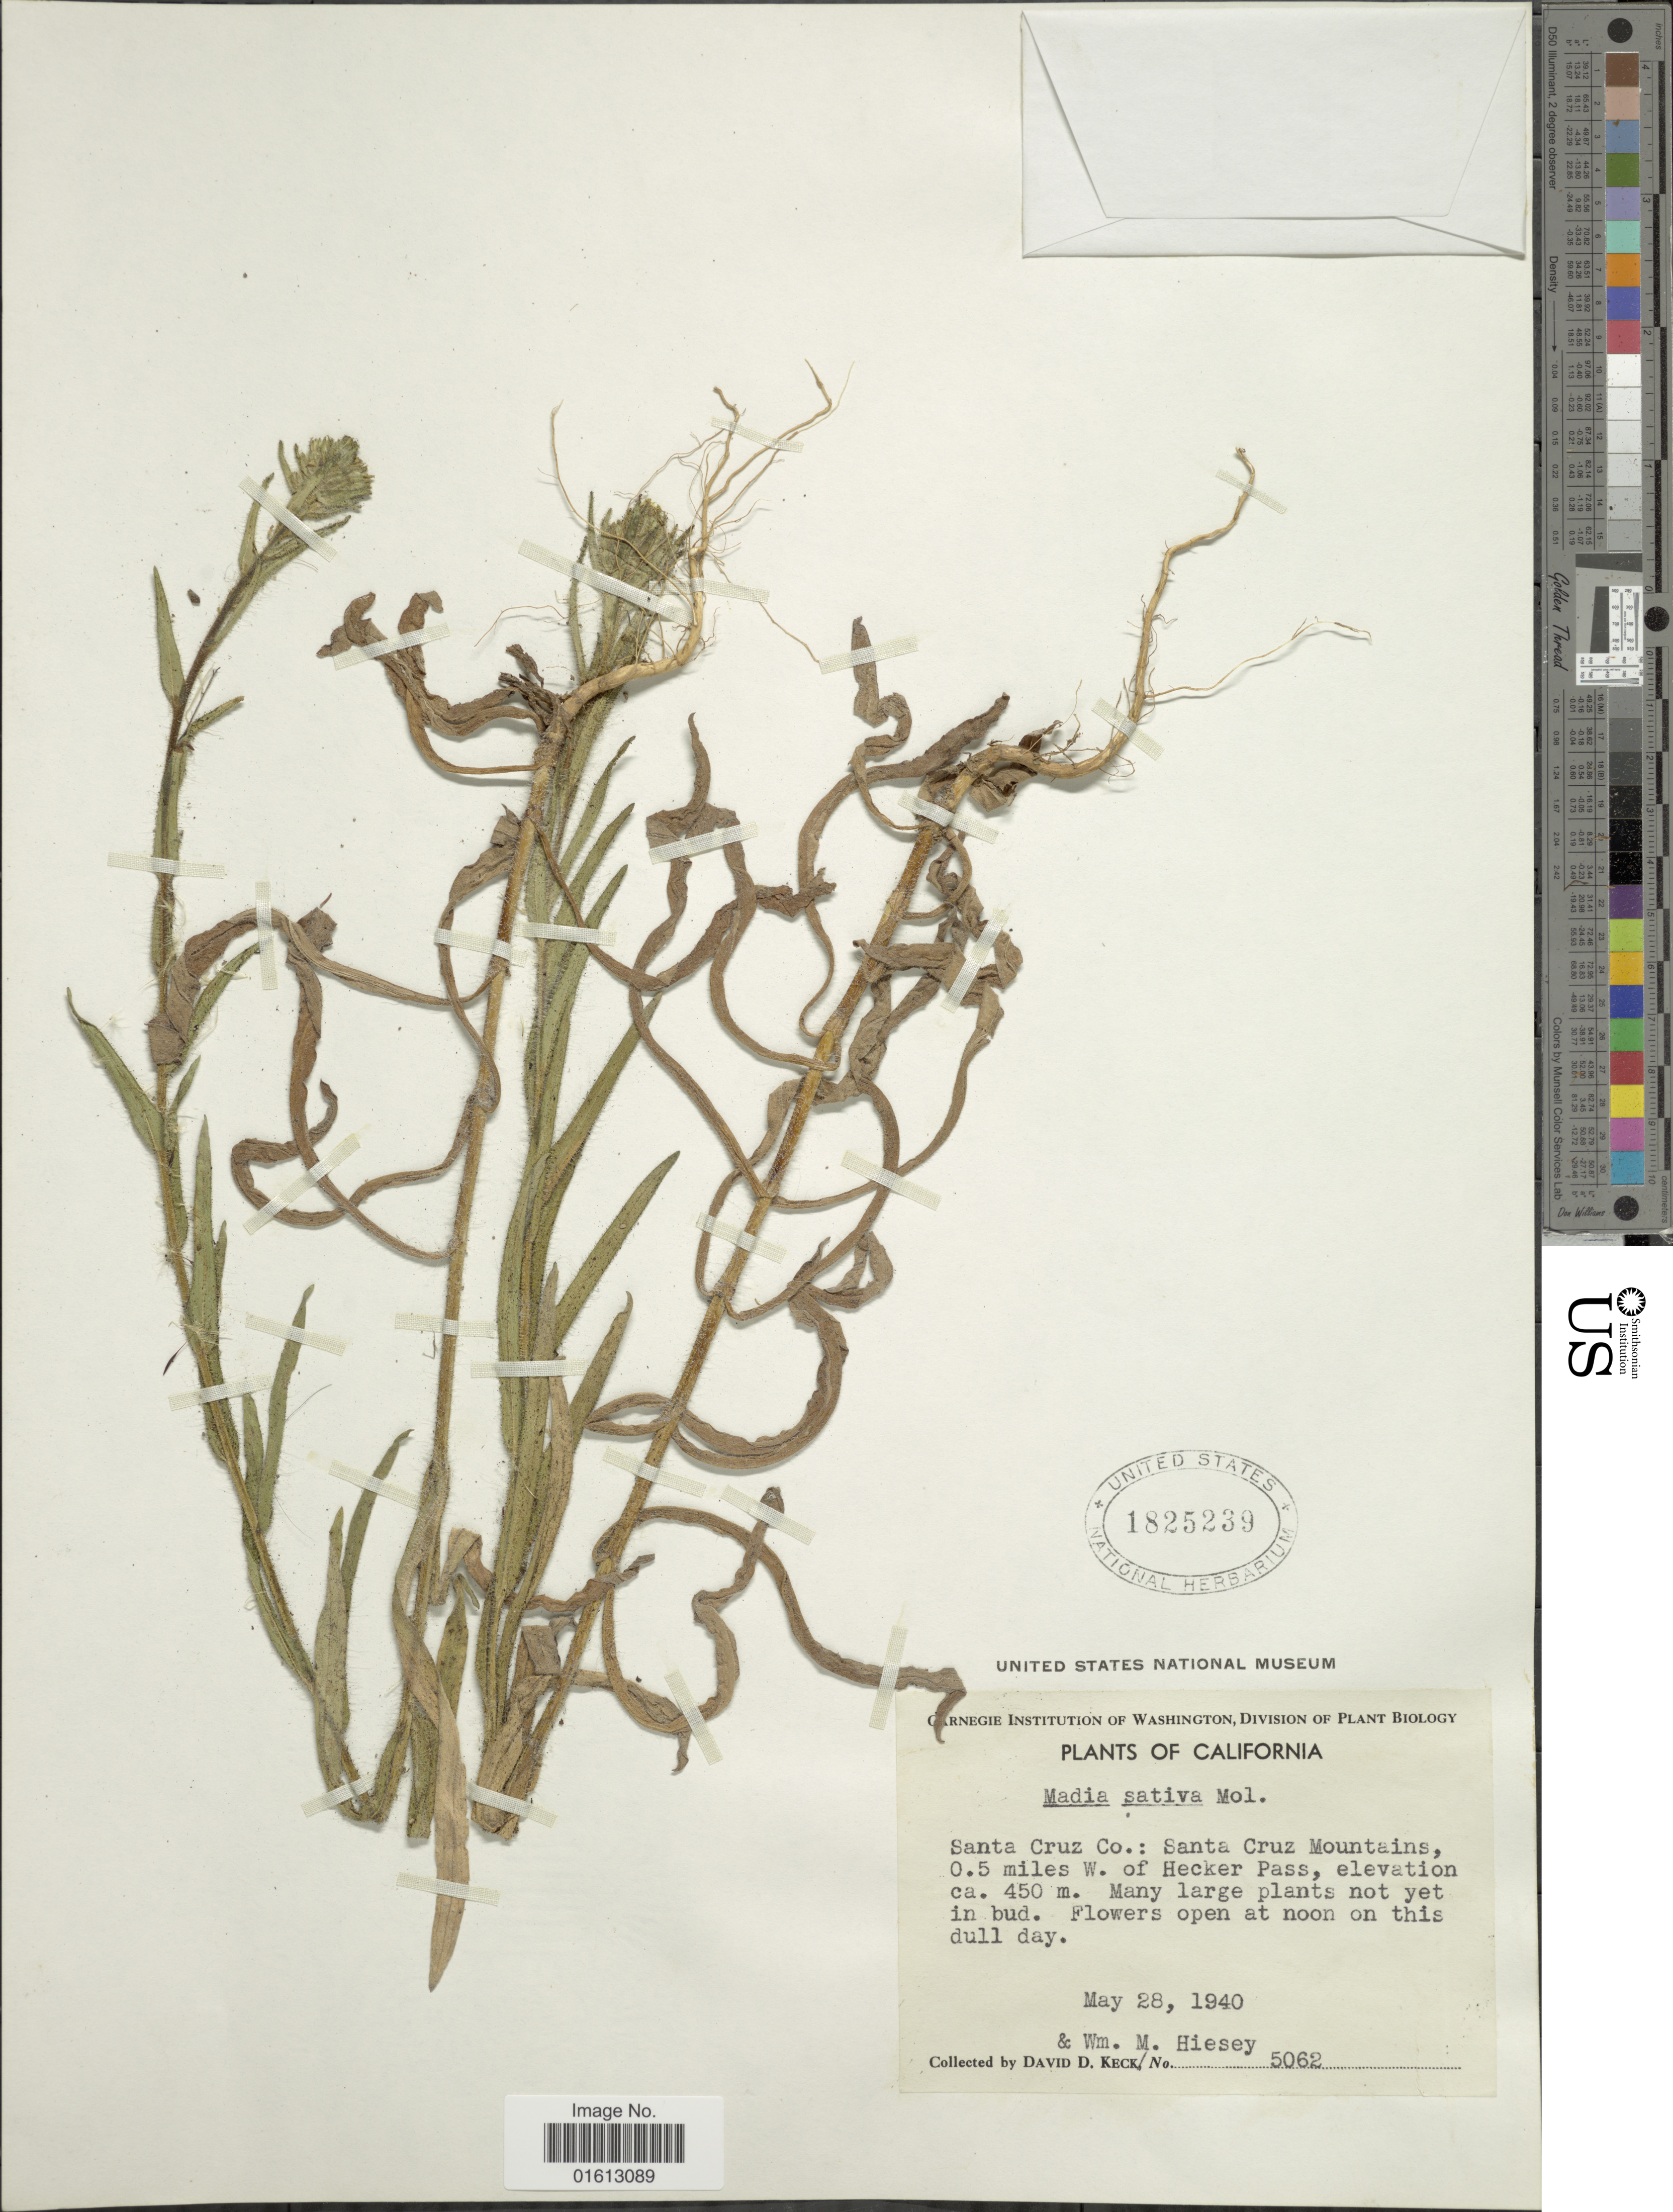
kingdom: Plantae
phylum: Tracheophyta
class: Magnoliopsida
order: Asterales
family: Asteraceae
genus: Madia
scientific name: Madia sativa subsp. sativa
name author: Molina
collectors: D. D. Keck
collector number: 5062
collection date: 1940-05-28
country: United States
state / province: California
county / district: Santa Cruz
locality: California, Santa Cruz Co.: Santa Cruz Mountains, 0.5 miles W. of Hecker Pass.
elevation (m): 450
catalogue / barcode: US 1825239